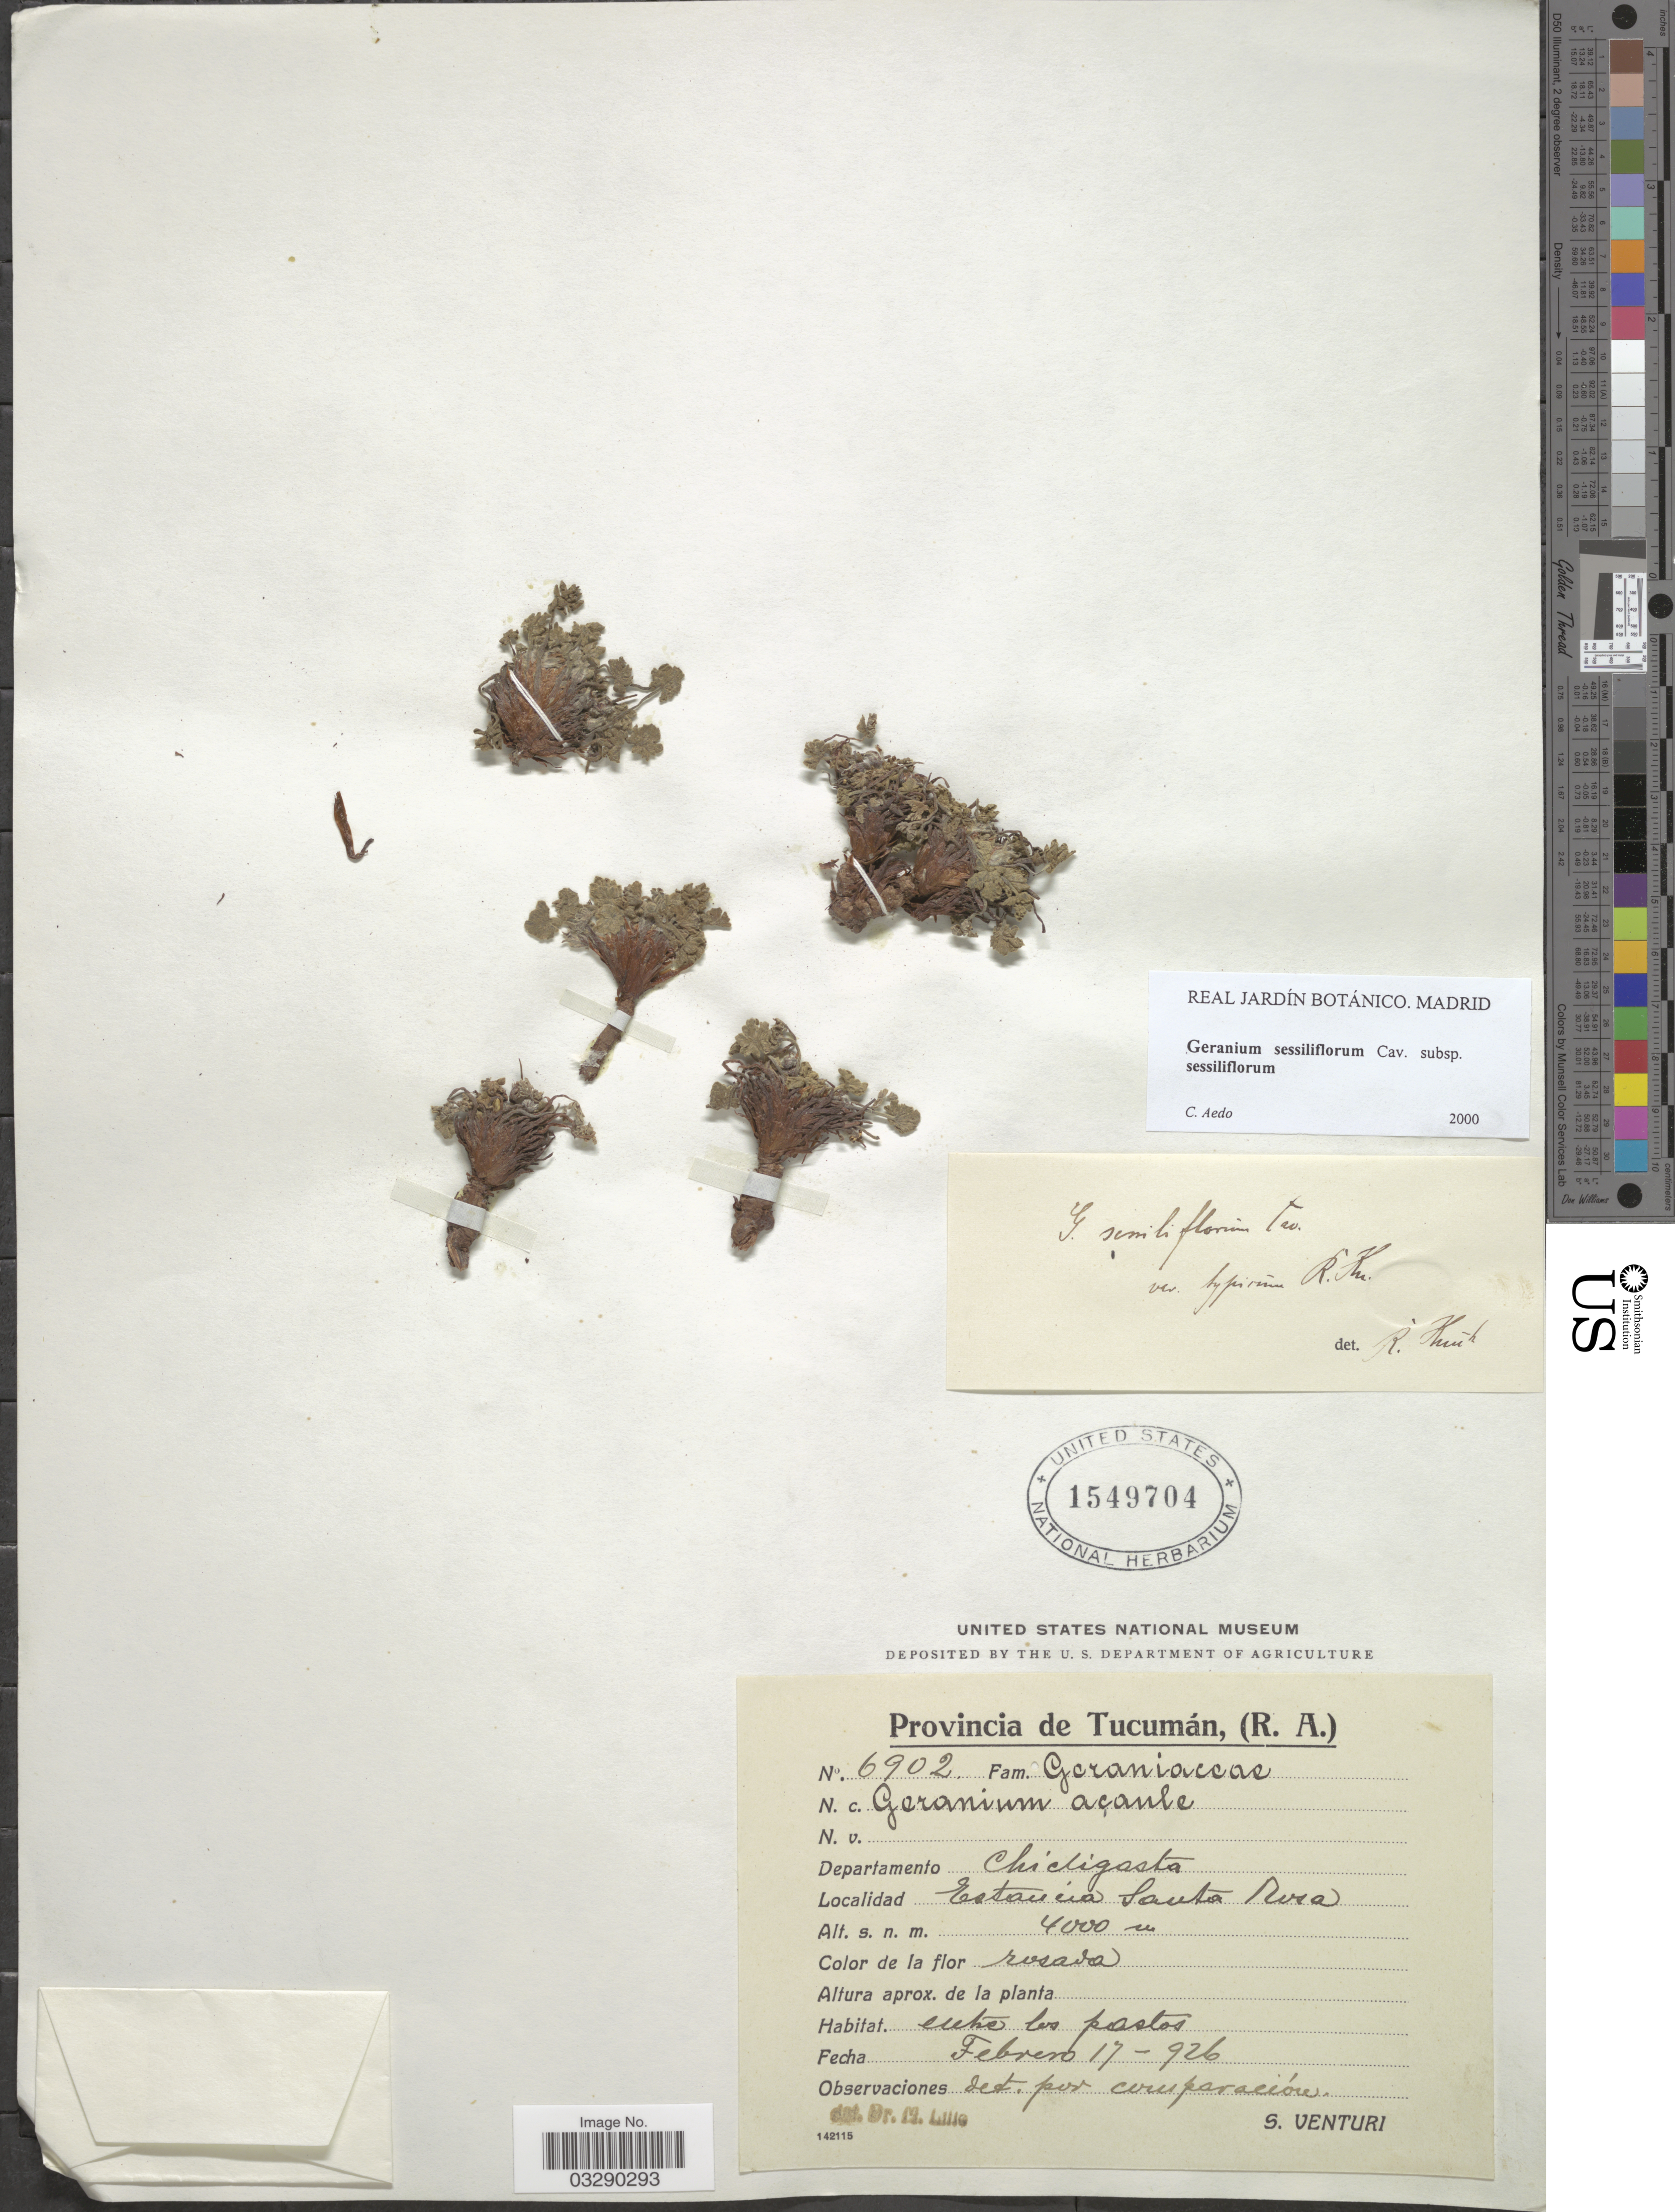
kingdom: Plantae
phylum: Tracheophyta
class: Magnoliopsida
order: Geraniales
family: Geraniaceae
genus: Geranium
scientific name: Geranium sessiliflorum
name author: Cav.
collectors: S. Venturi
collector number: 6902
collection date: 1926-02-17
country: Argentina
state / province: Tucuman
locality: Departamento Chicligasta. Estancia Santa Rosa.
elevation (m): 4000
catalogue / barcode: US 1549704